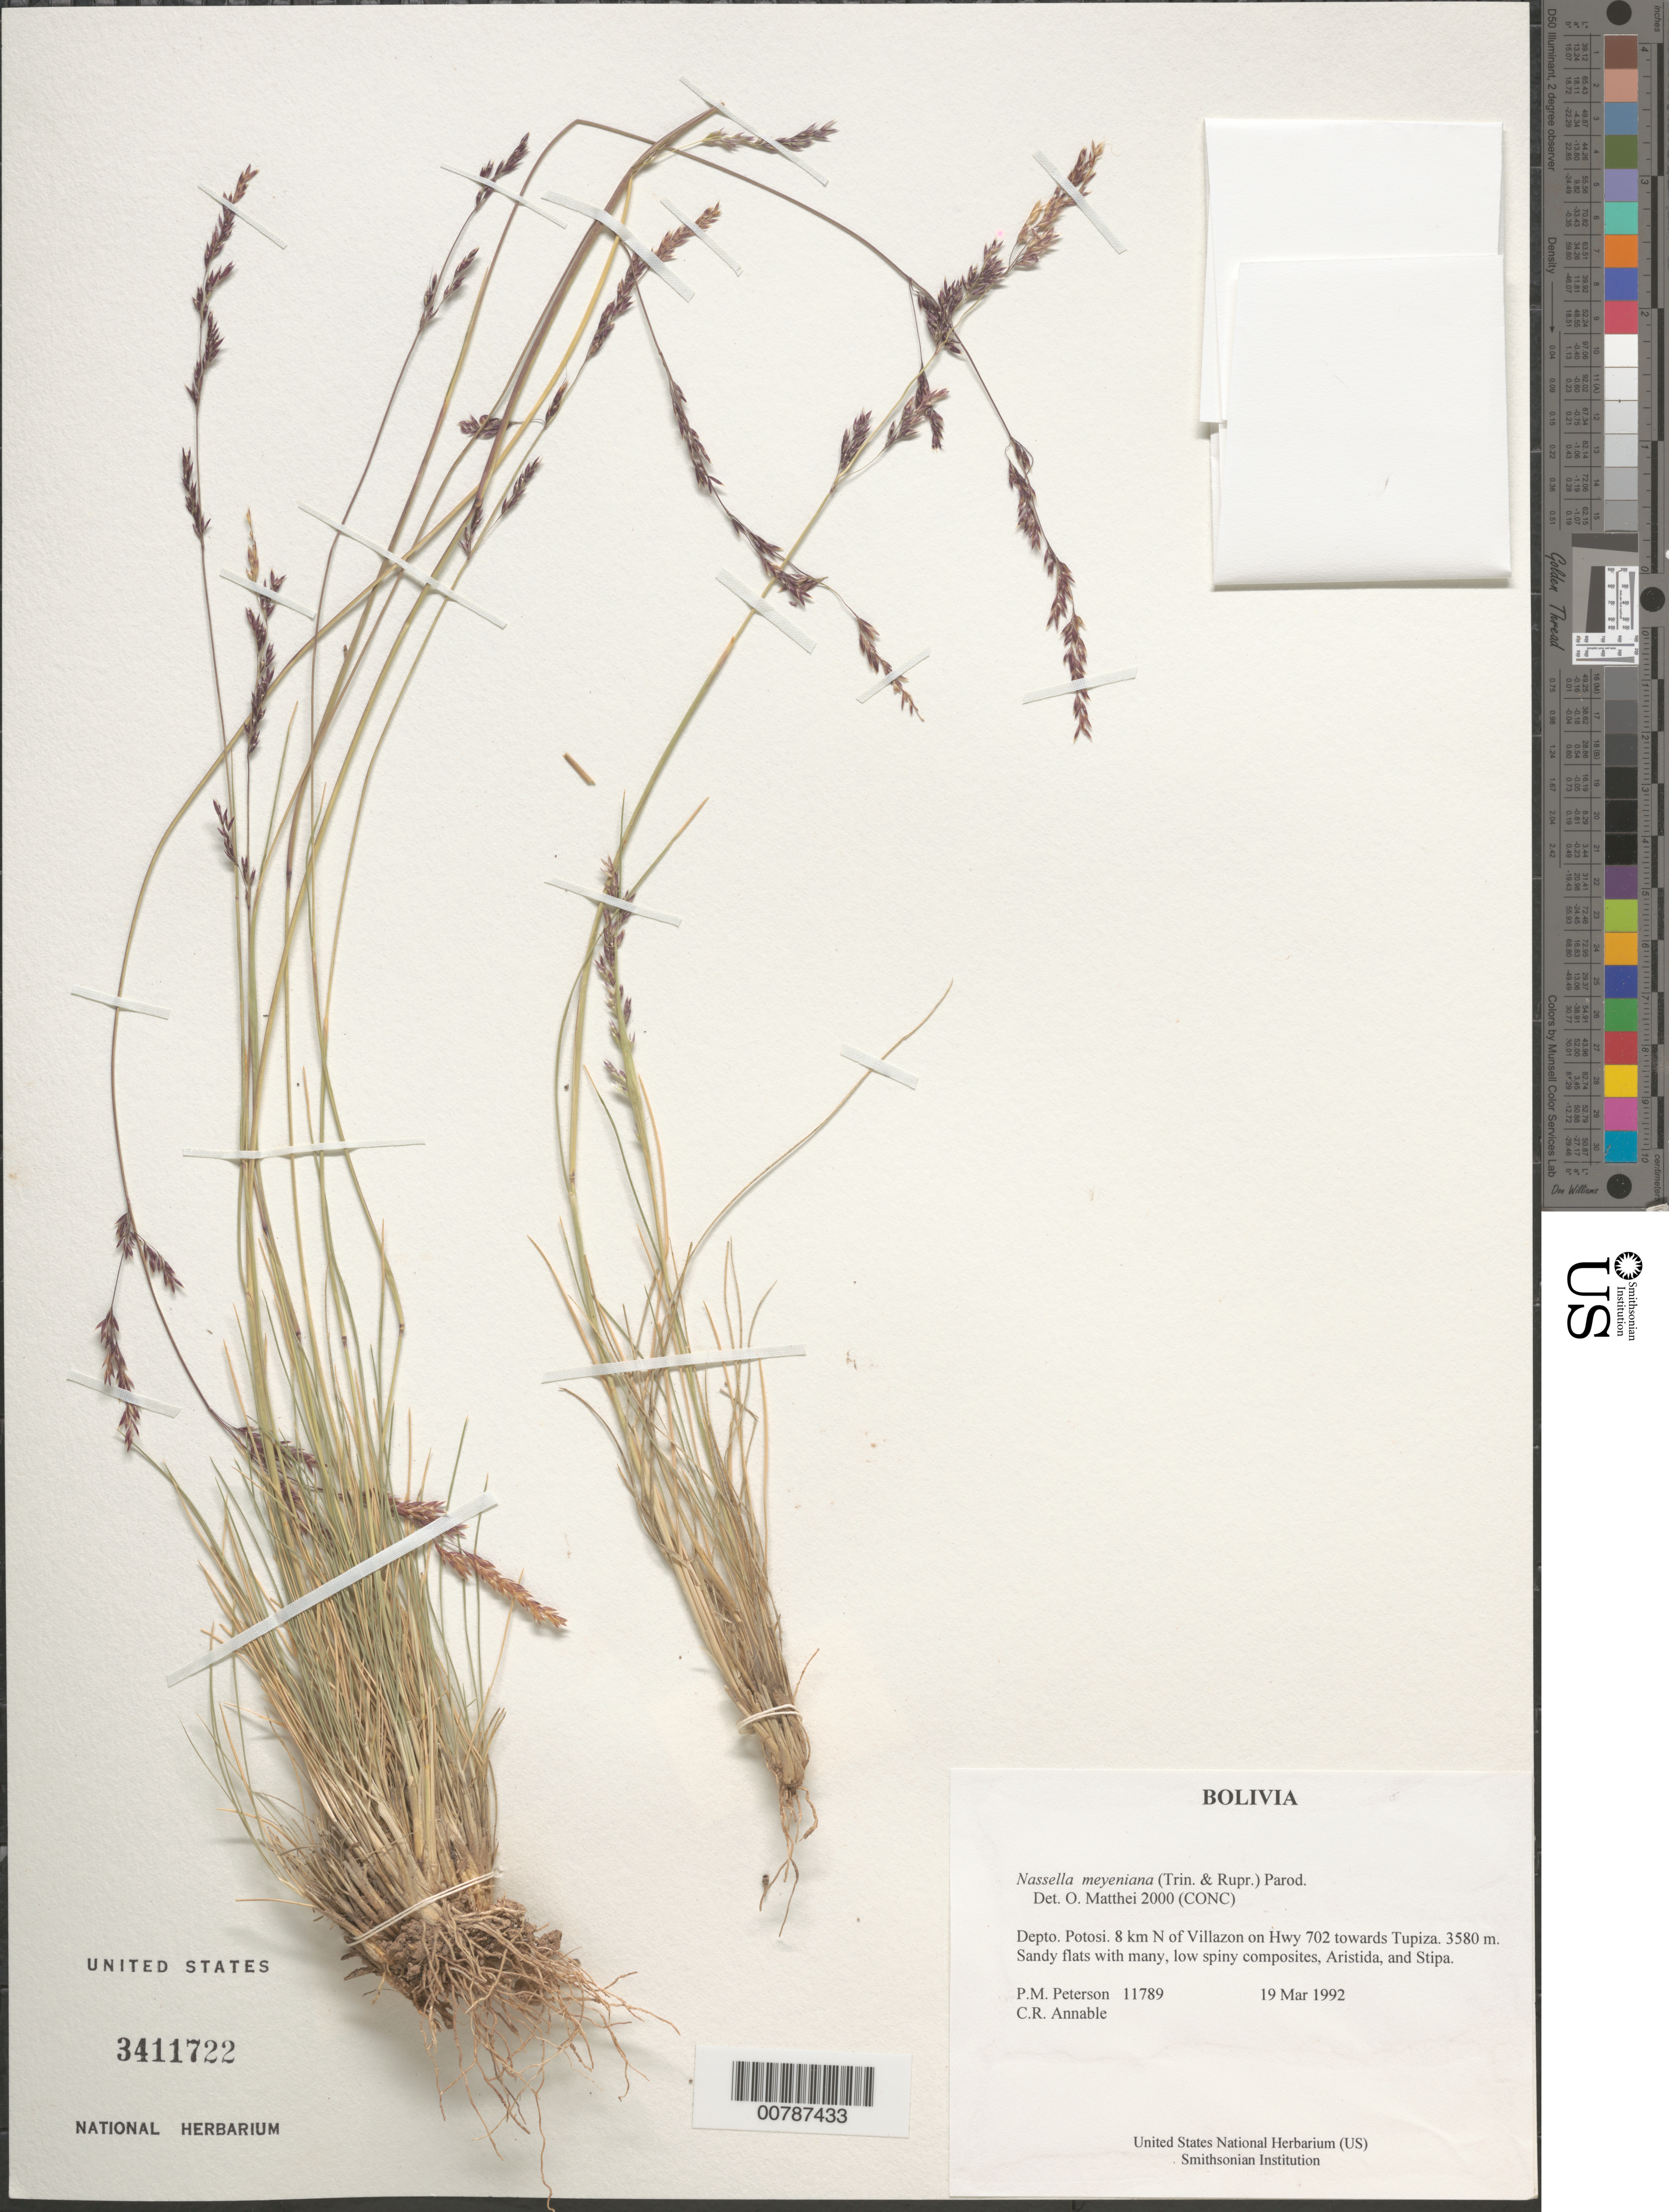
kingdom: Plantae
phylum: Tracheophyta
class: Liliopsida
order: Poales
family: Poaceae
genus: Nassella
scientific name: Nassella meyeniana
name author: (Trin. & Rupr.) Parodi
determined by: Matthei, O. R.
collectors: P. M. Peterson & C. R. Annable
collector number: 11789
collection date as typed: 19 Mar 1992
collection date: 1992-03-19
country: Bolivia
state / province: Potosi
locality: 8 km N of Villazon on Hwy 702 towards Tupiza.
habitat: Sandy flats with many, low spiny composites, Aristida, and Stipa.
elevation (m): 3580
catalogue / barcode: US 3411722